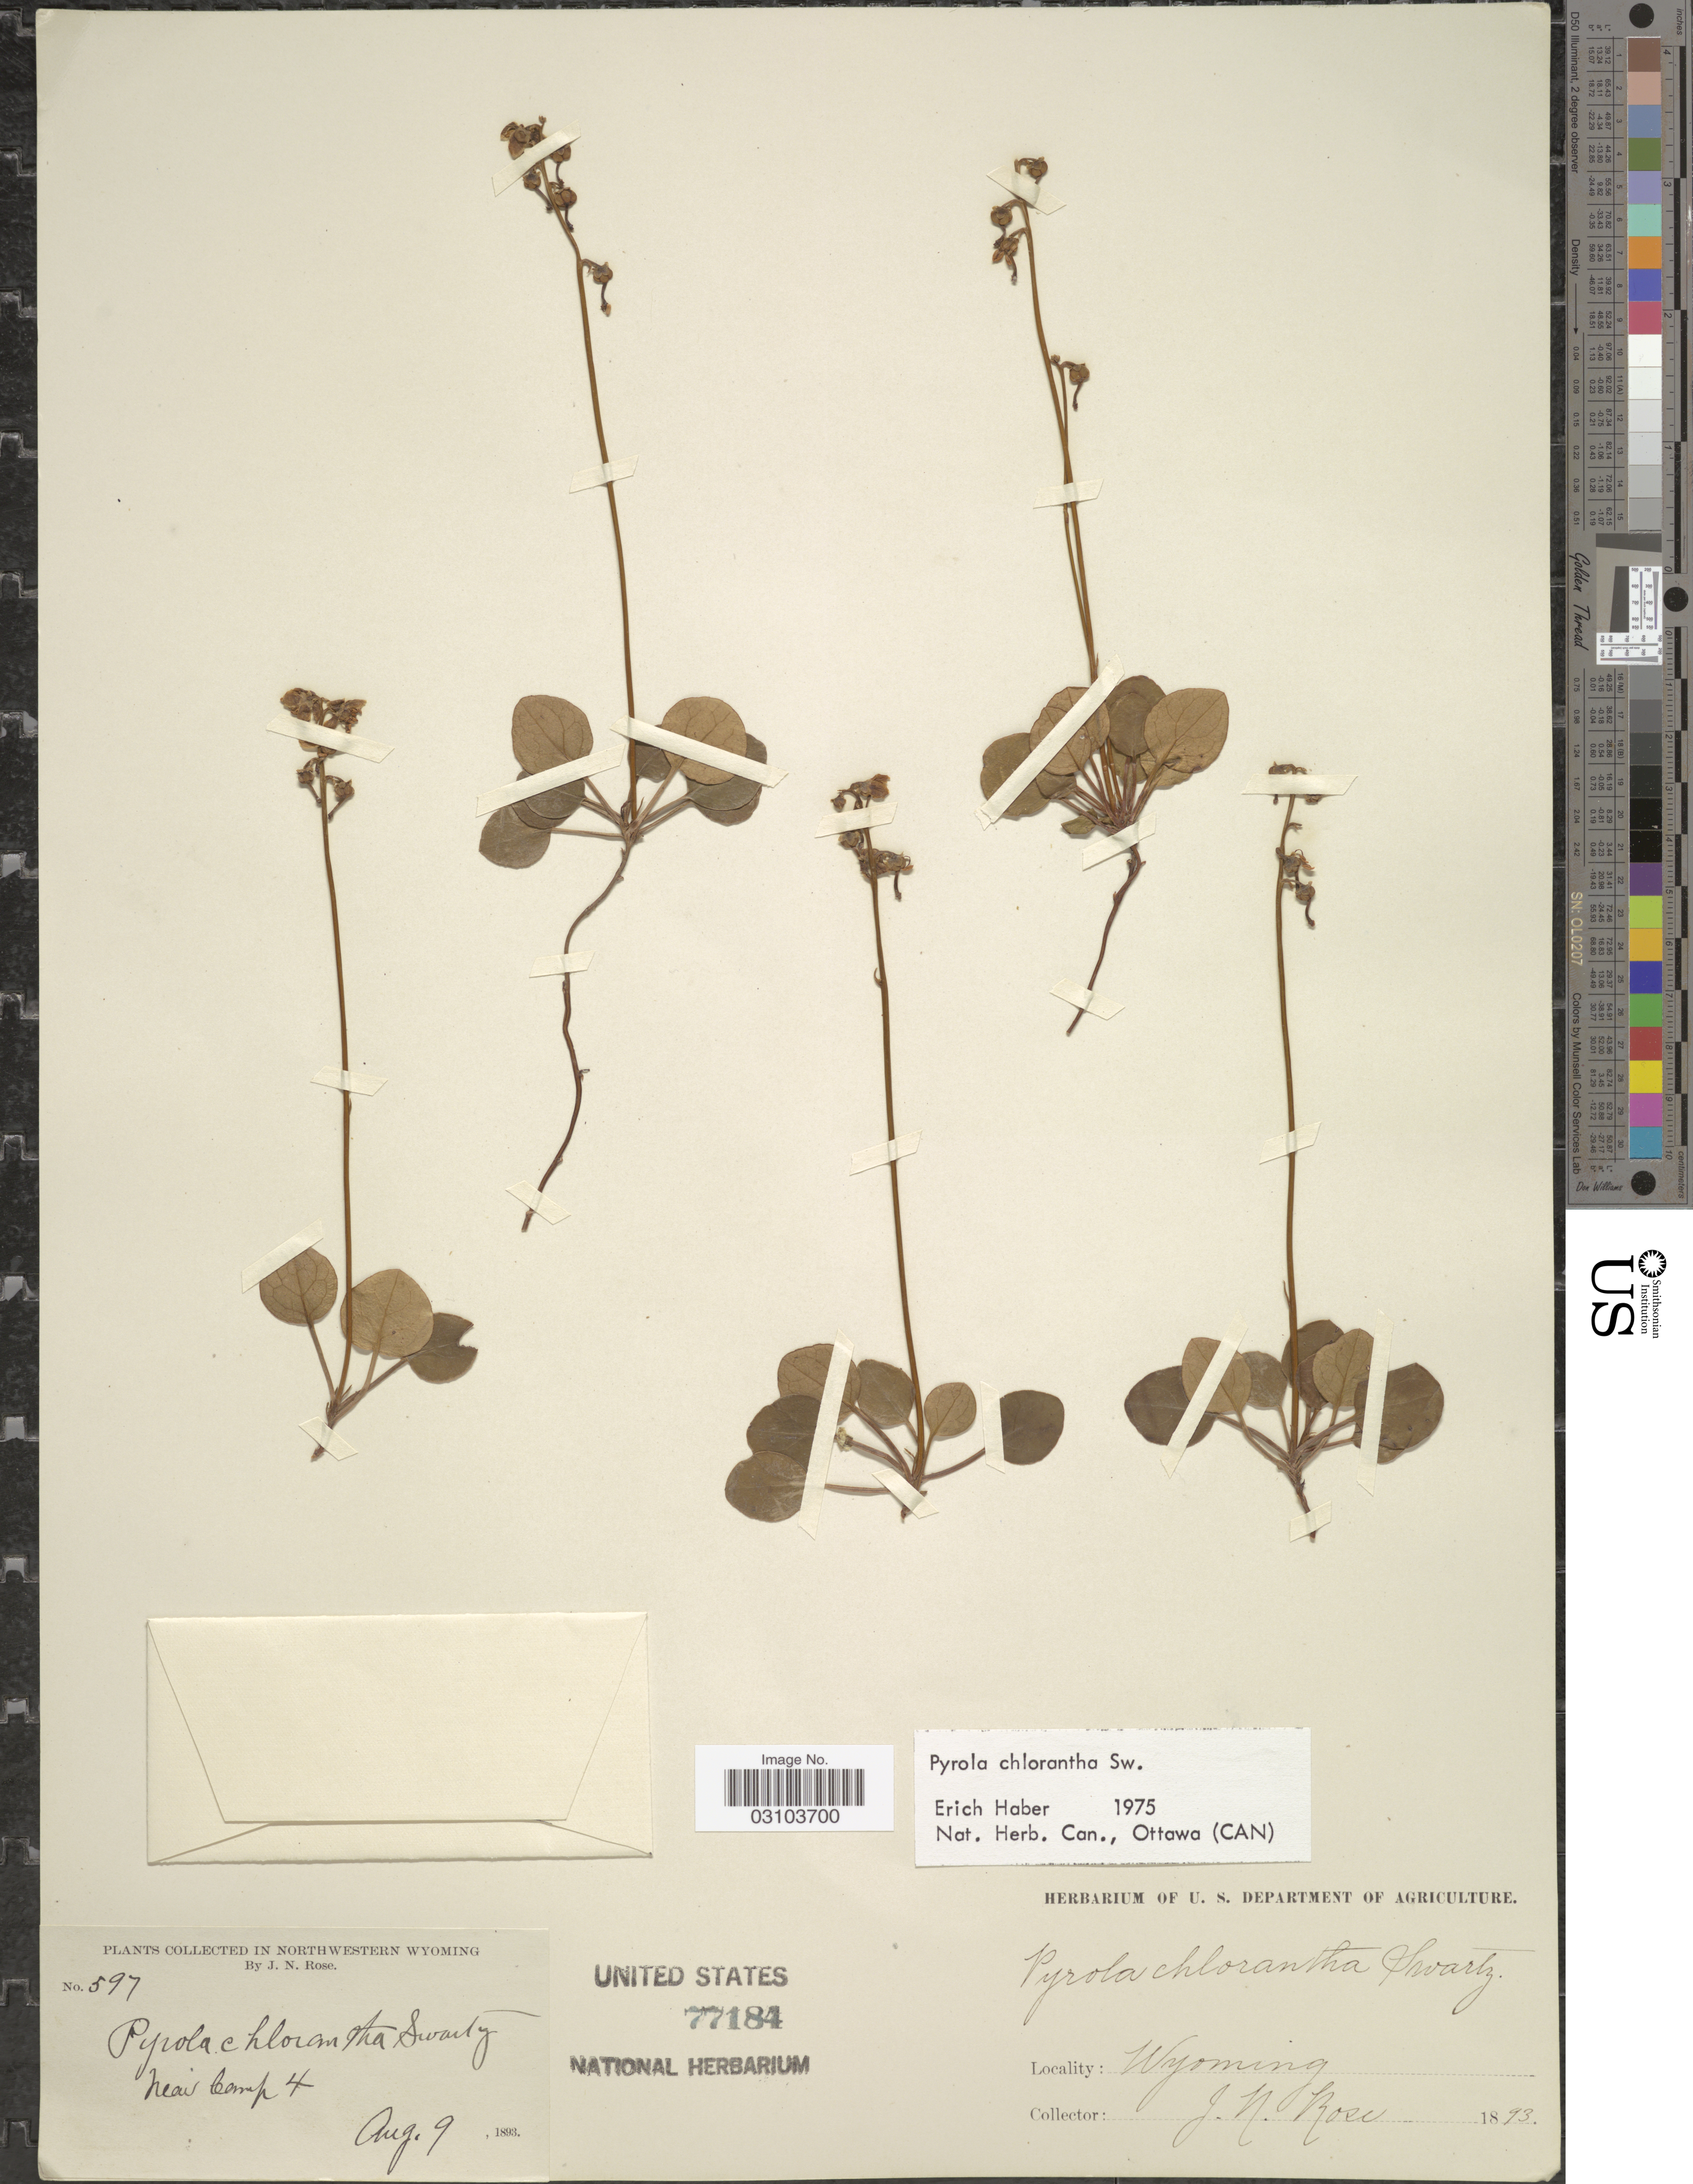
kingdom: Plantae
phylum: Tracheophyta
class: Magnoliopsida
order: Ericales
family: Ericaceae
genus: Pyrola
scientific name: Pyrola chlorantha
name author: Schweigg.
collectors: J. N. Rose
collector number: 597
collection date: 1893-08-09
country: United States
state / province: Wyoming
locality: Northwestern Wyoming. Near Camp 14.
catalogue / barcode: US 77184